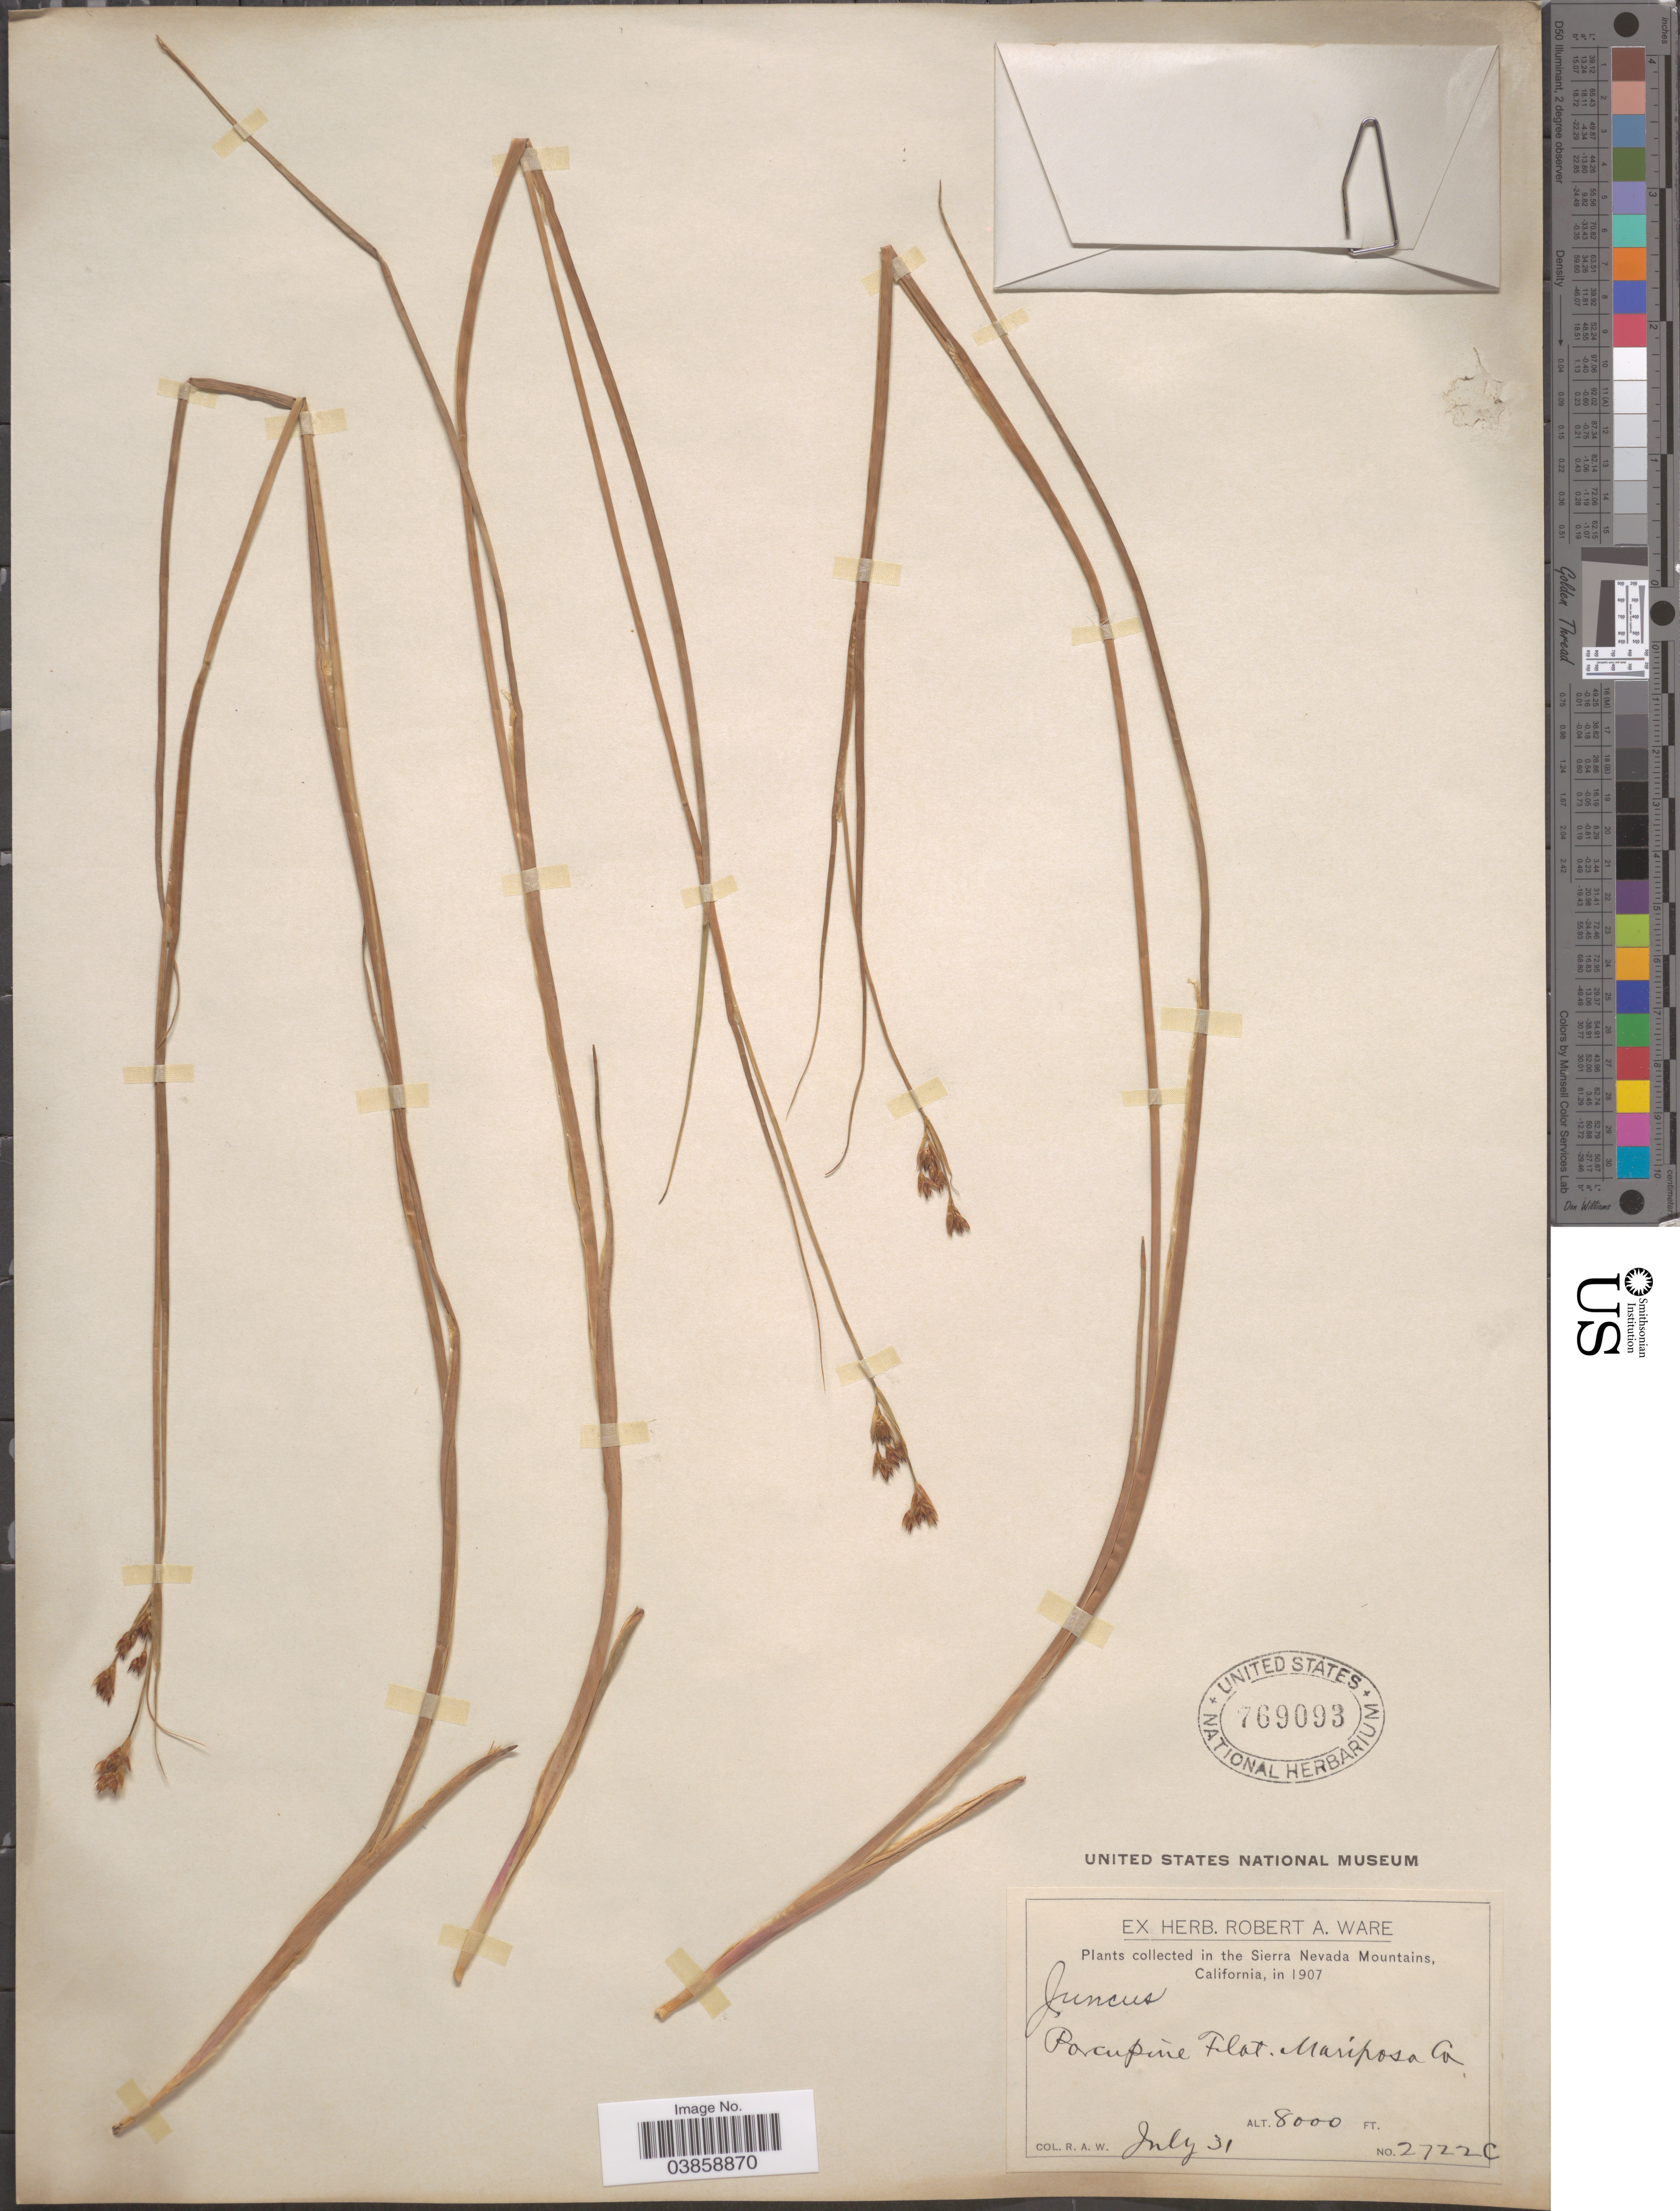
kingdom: Plantae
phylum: Tracheophyta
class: Liliopsida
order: Poales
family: Juncaceae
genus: Juncus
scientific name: Juncus sp.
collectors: R. Ware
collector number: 2722C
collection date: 1907-07-31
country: United States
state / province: California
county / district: Mariposa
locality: In the Sierra Nevada Mountains. Porcupine Flat, Mariposa Co.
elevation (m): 2438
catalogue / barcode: US 769093